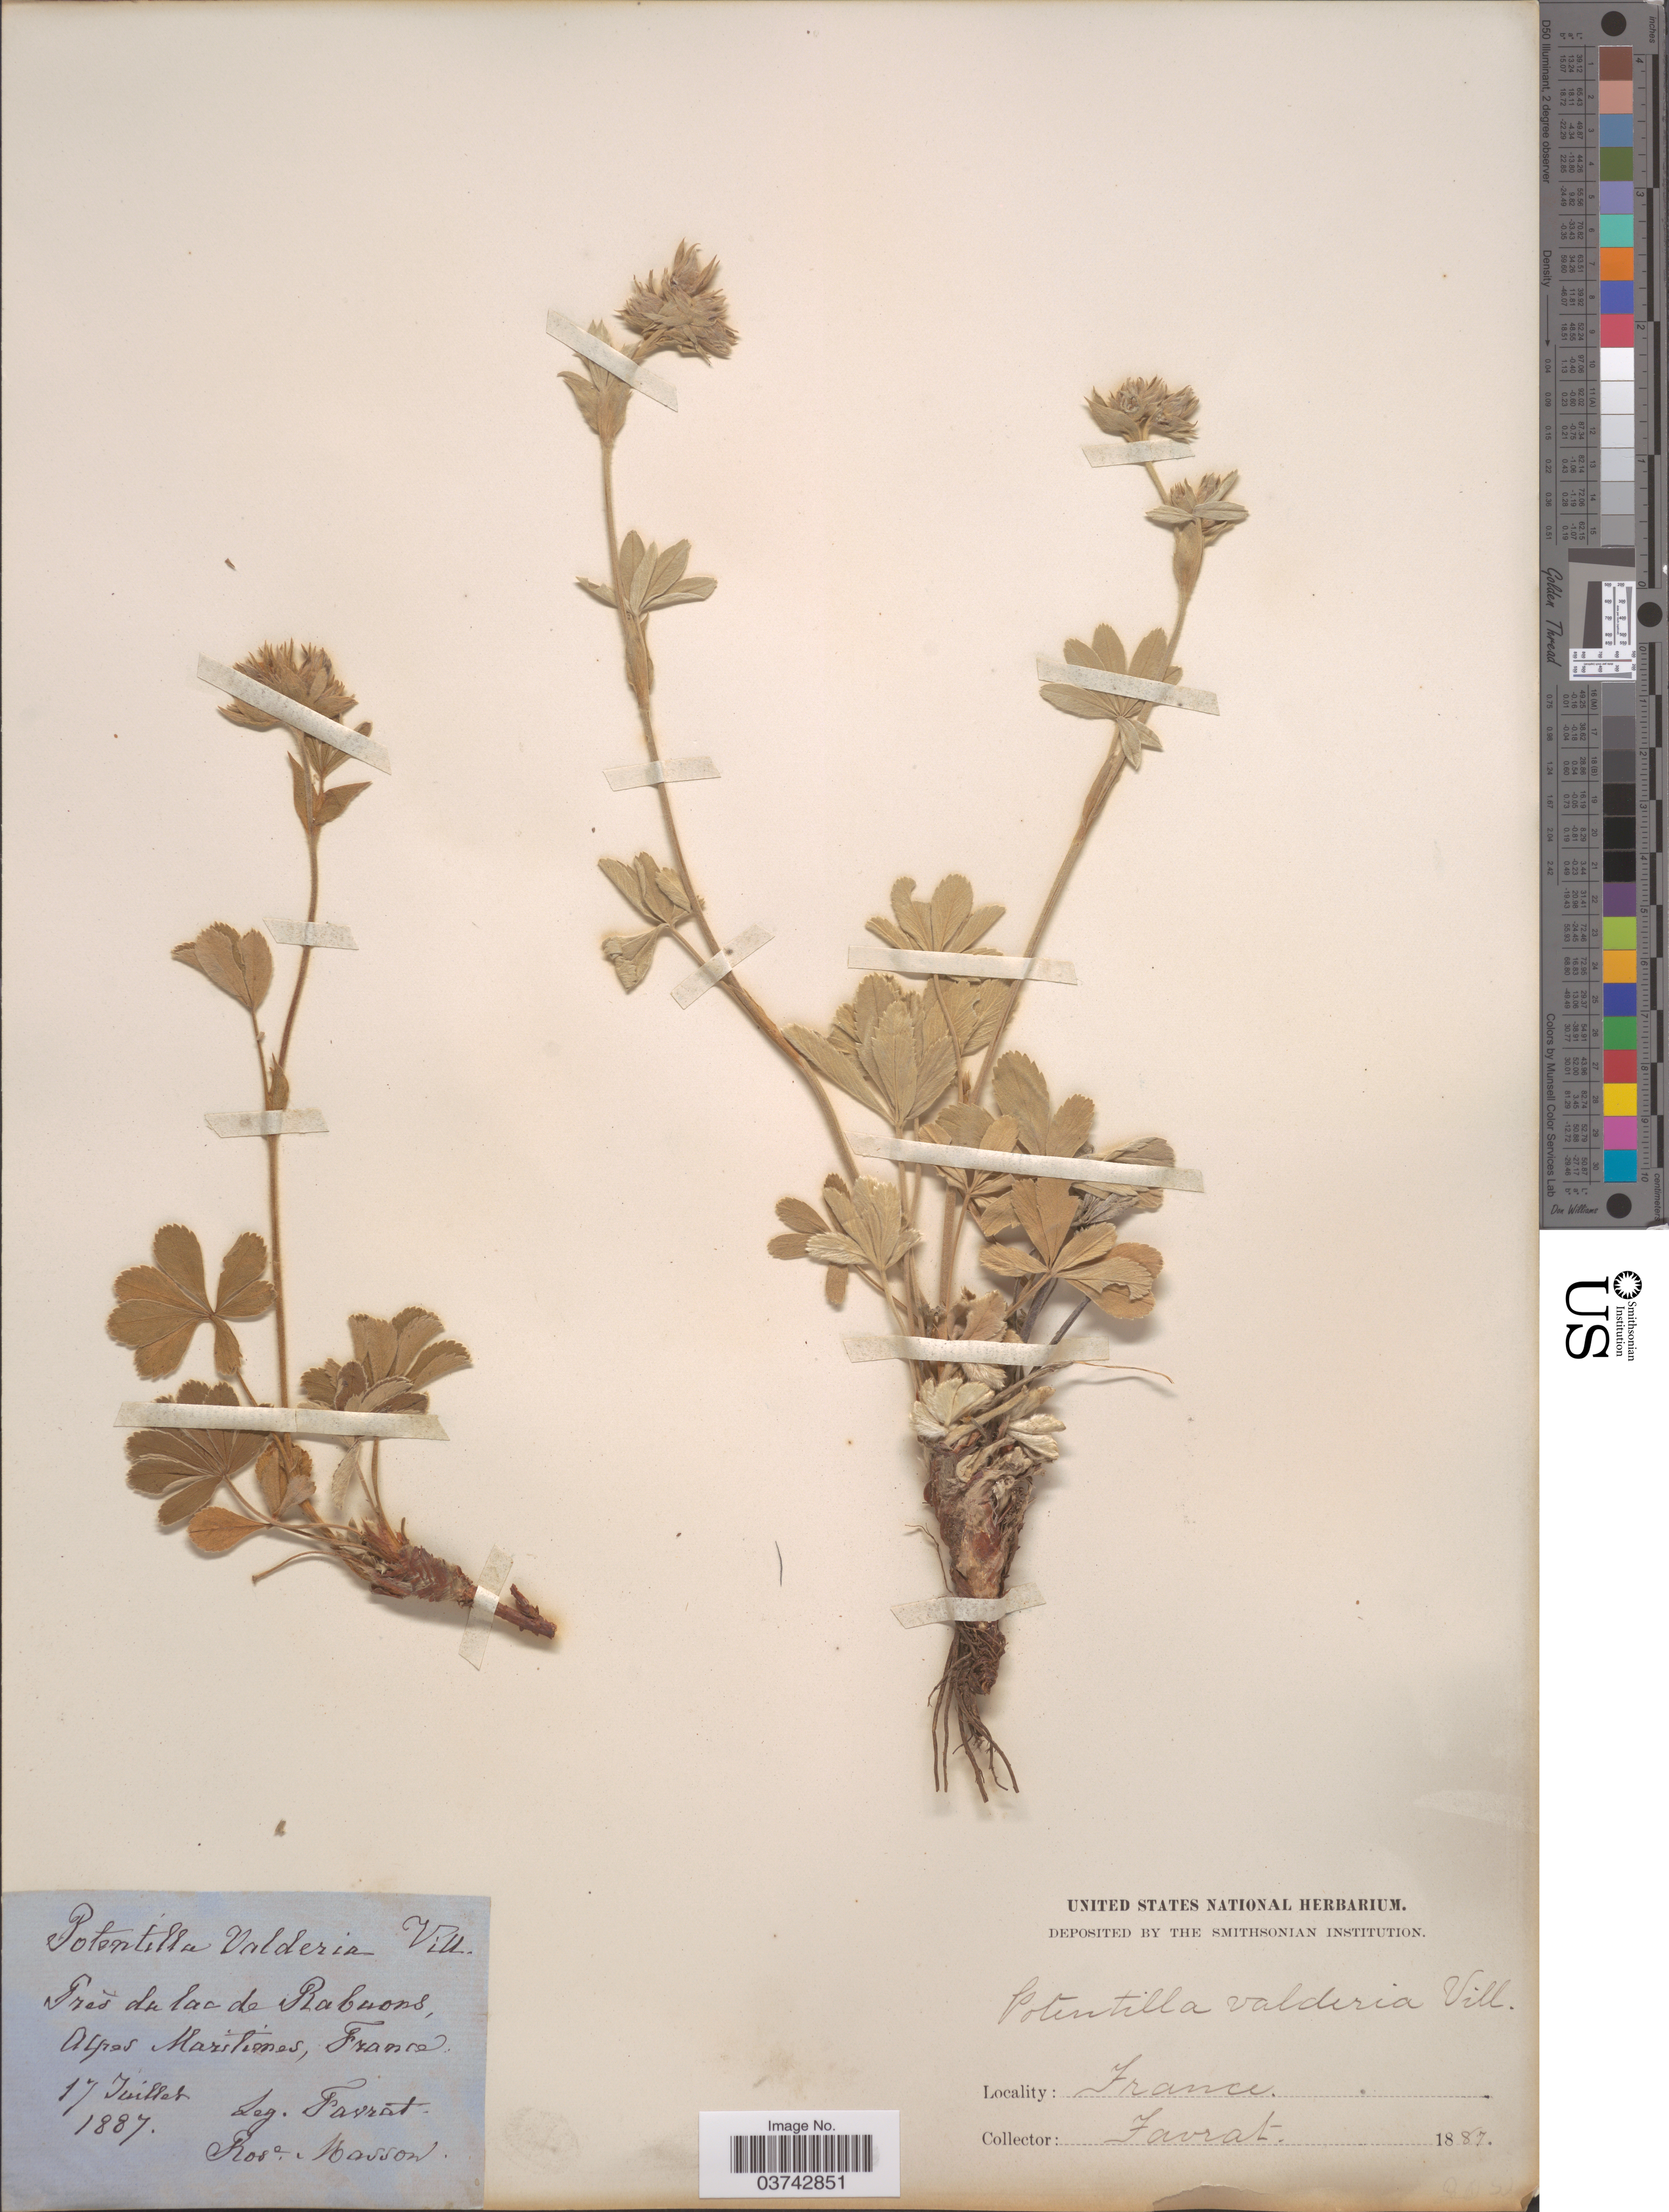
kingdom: Plantae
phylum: Tracheophyta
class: Magnoliopsida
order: Rosales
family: Rosaceae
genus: Potentilla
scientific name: Potentilla valderia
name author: L.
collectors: L. Favrat & R. Masson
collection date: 1887-07-17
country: France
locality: Près du lac de Rabuons Alpes Maritimes.